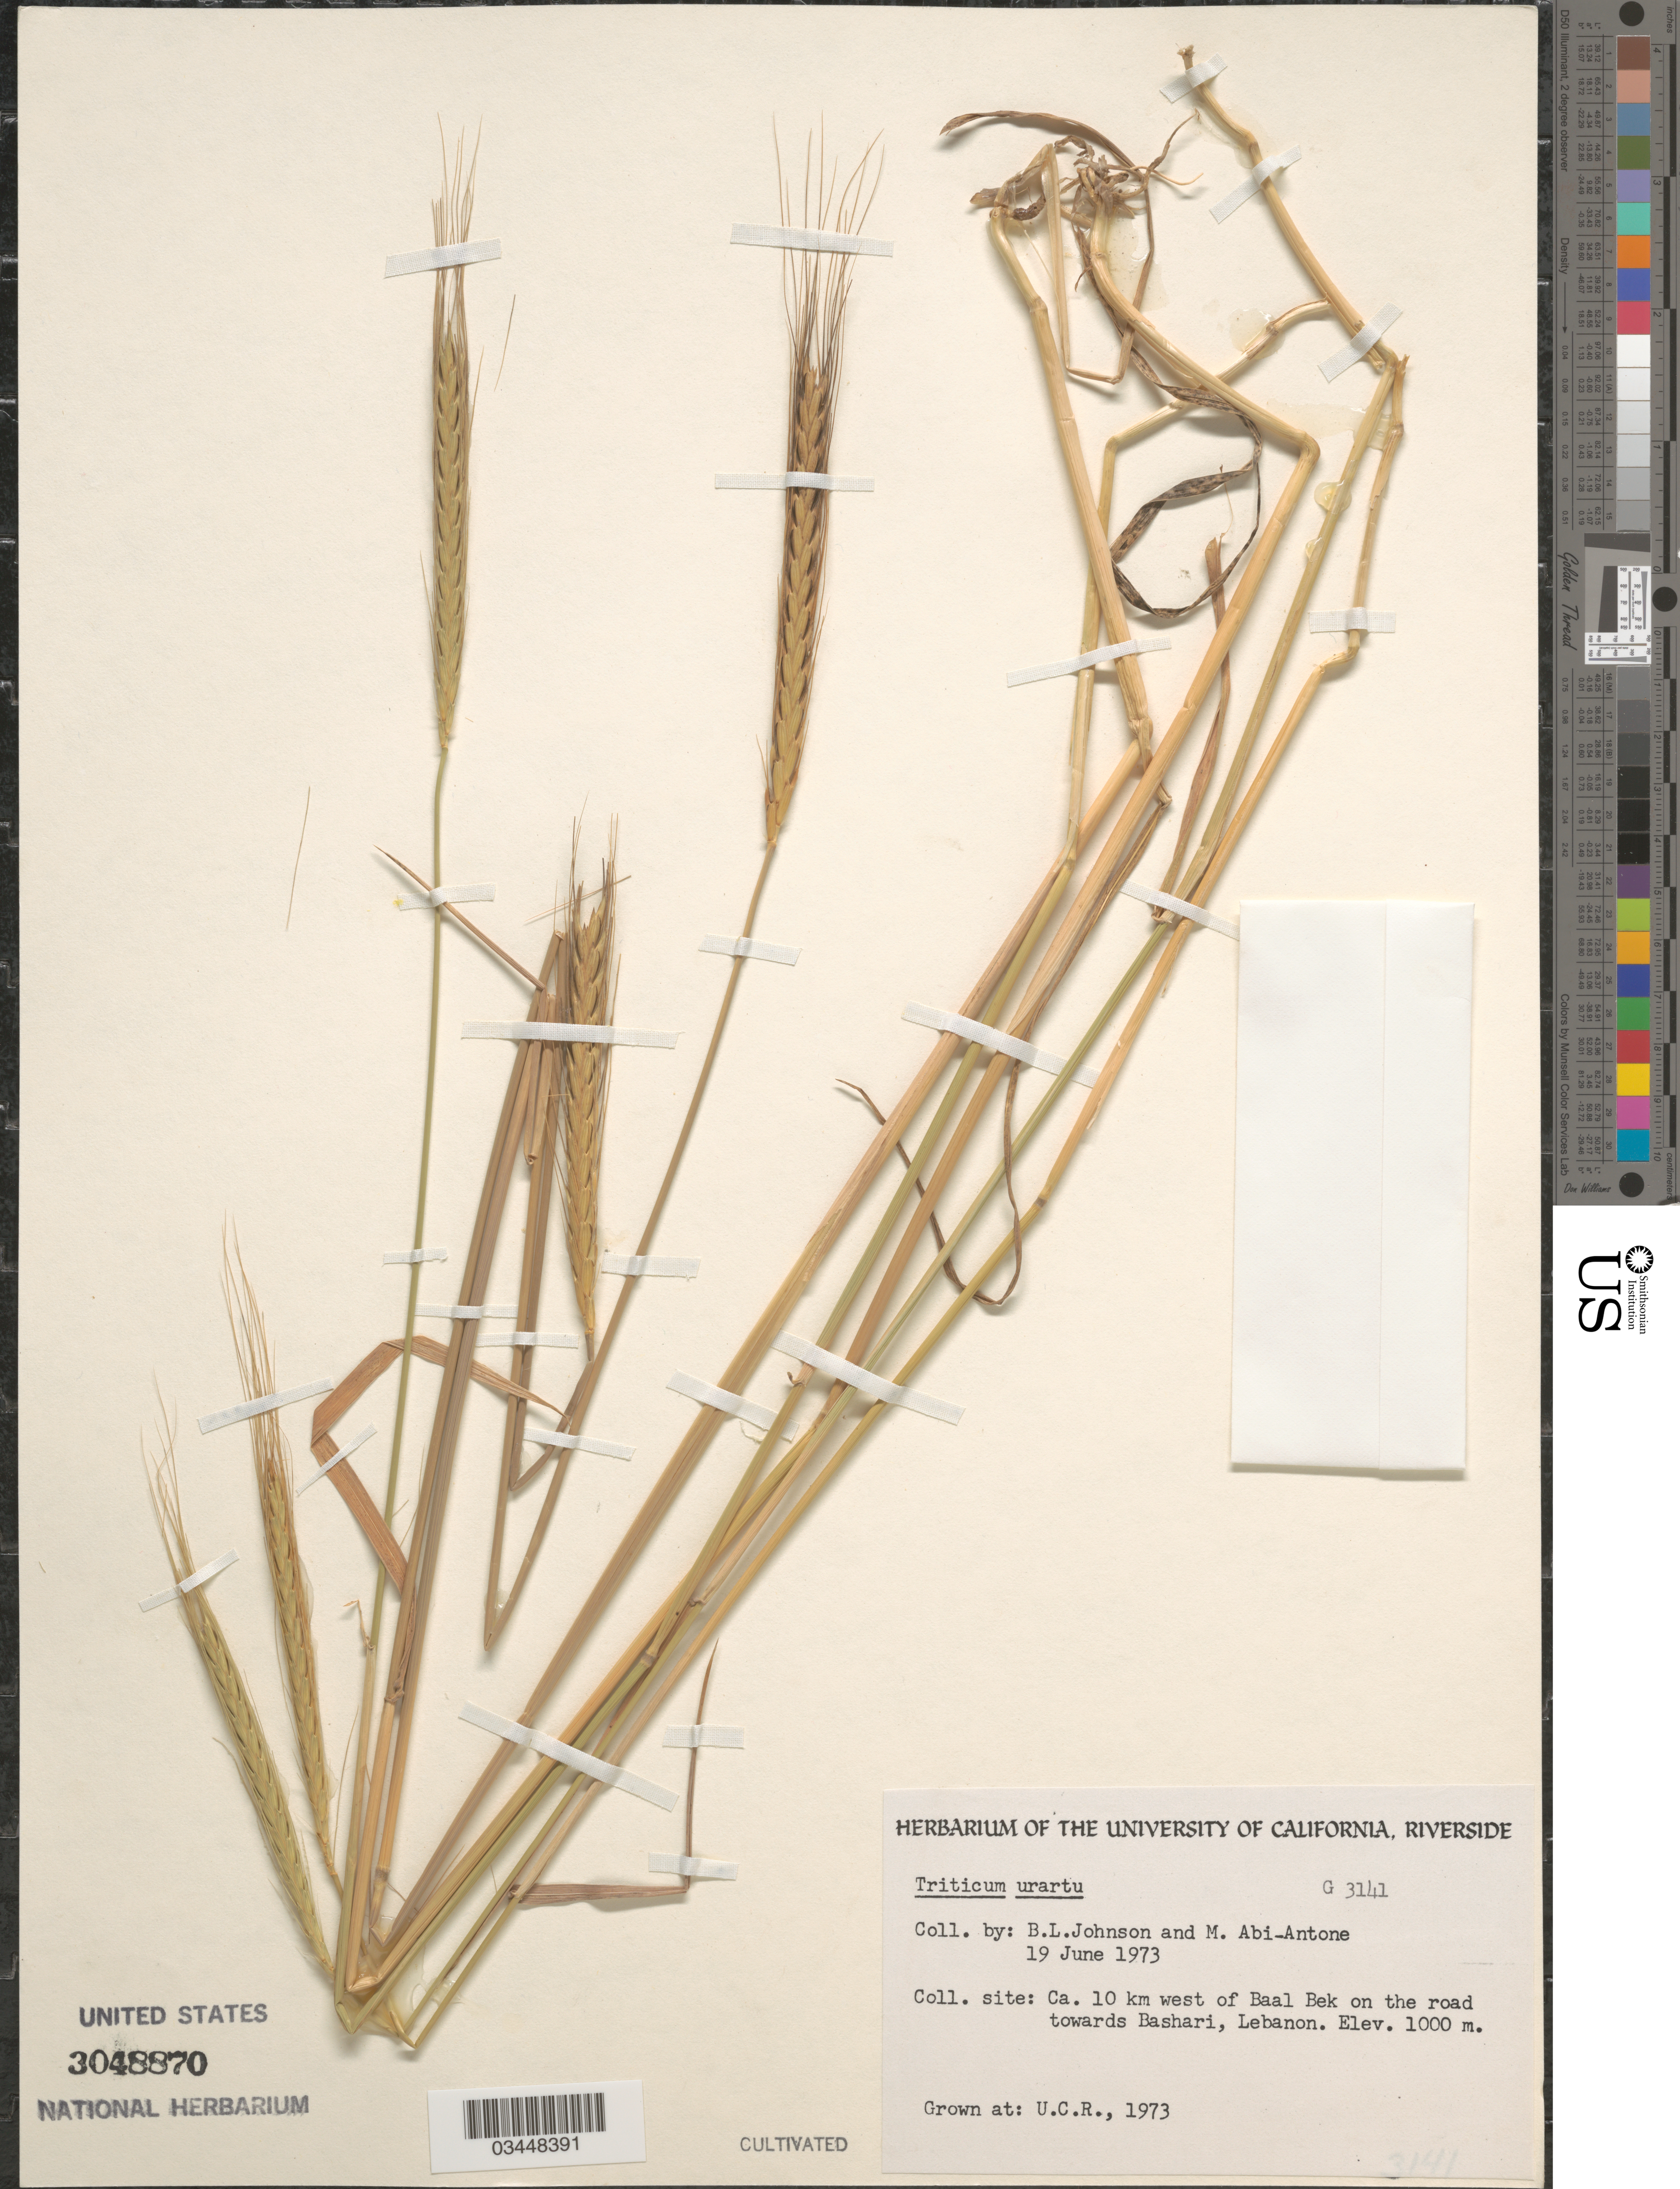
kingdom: Plantae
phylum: Tracheophyta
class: Liliopsida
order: Poales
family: Poaceae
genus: Triticum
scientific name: Triticum urartu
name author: Thumanjan ex Gandilyan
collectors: ex herb. Univ. of California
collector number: G3141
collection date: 1973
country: United States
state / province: California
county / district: Riverside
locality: U.C.R.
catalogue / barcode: US 3048870